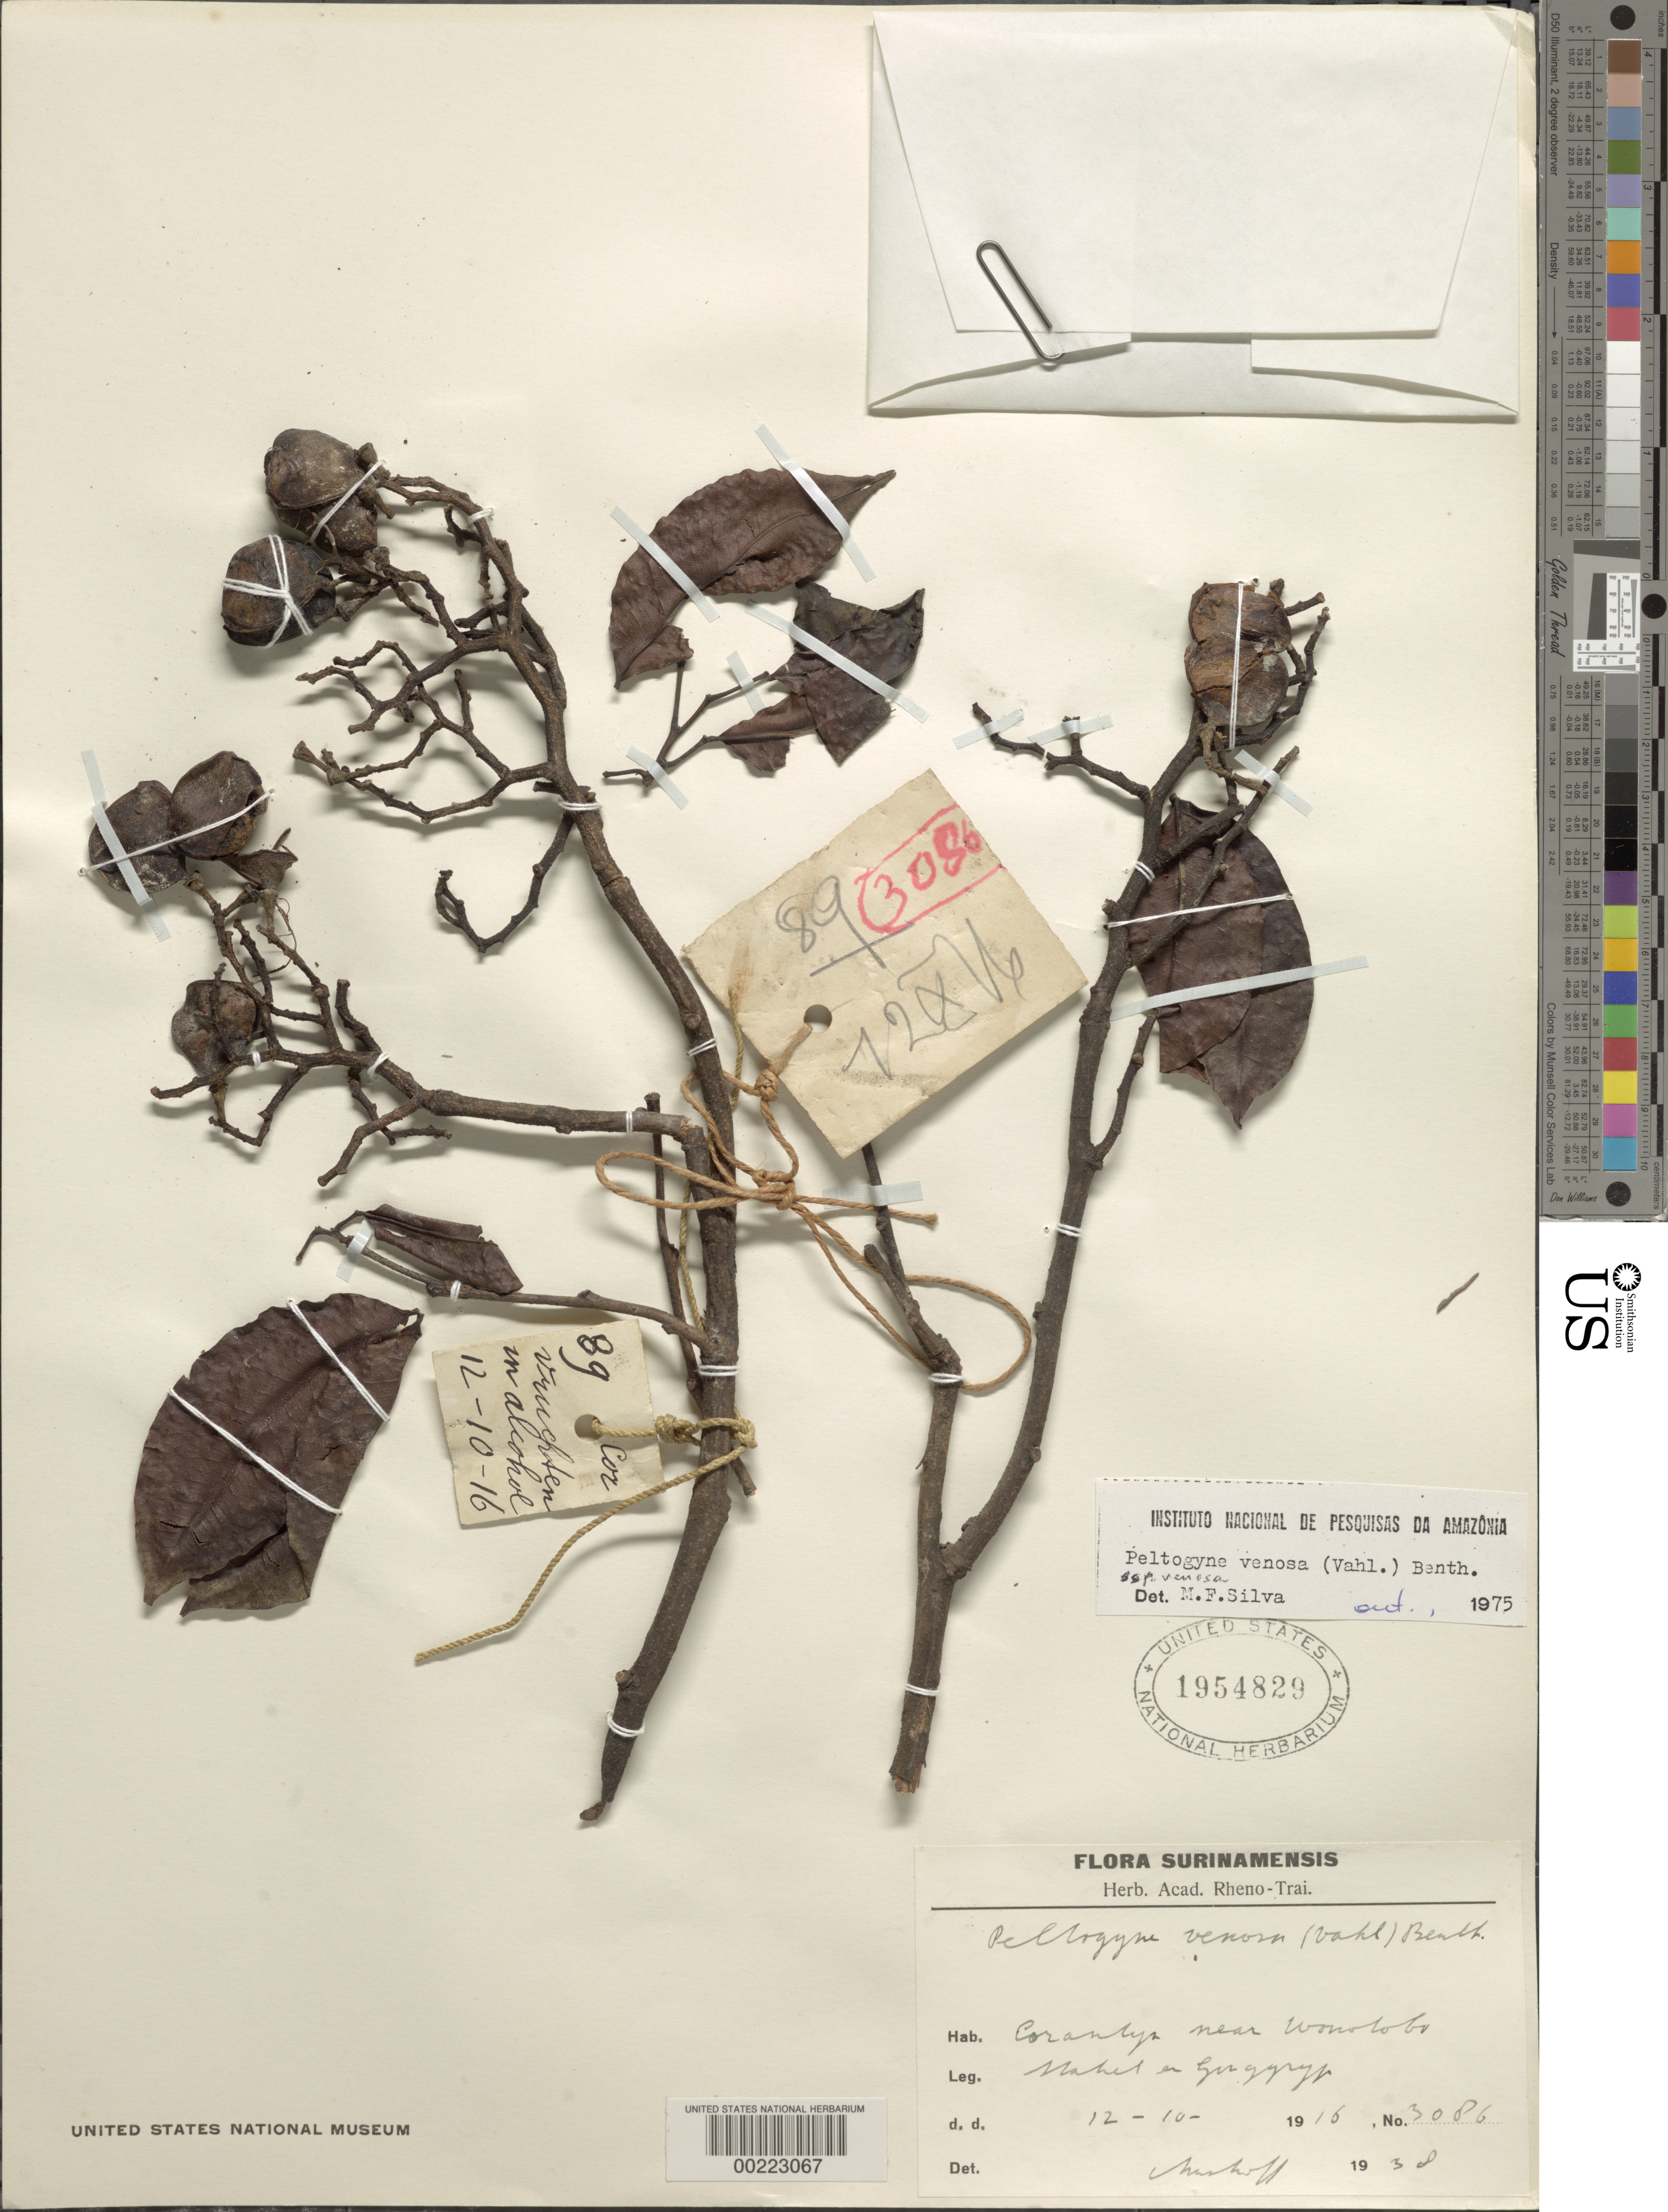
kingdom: Plantae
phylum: Tracheophyta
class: Magnoliopsida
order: Fabales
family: Fabaceae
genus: Peltogyne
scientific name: Peltogyne venosa subsp. venosa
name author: (Vahl) Benth.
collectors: G. Stahel & L. Gonggrijp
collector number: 3086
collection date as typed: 10 Feb 1919 or 02 Oct 1920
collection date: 1919-02-10 or 1920-10-02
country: Suriname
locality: Coranlyn near wonolobo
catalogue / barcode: US 1954829